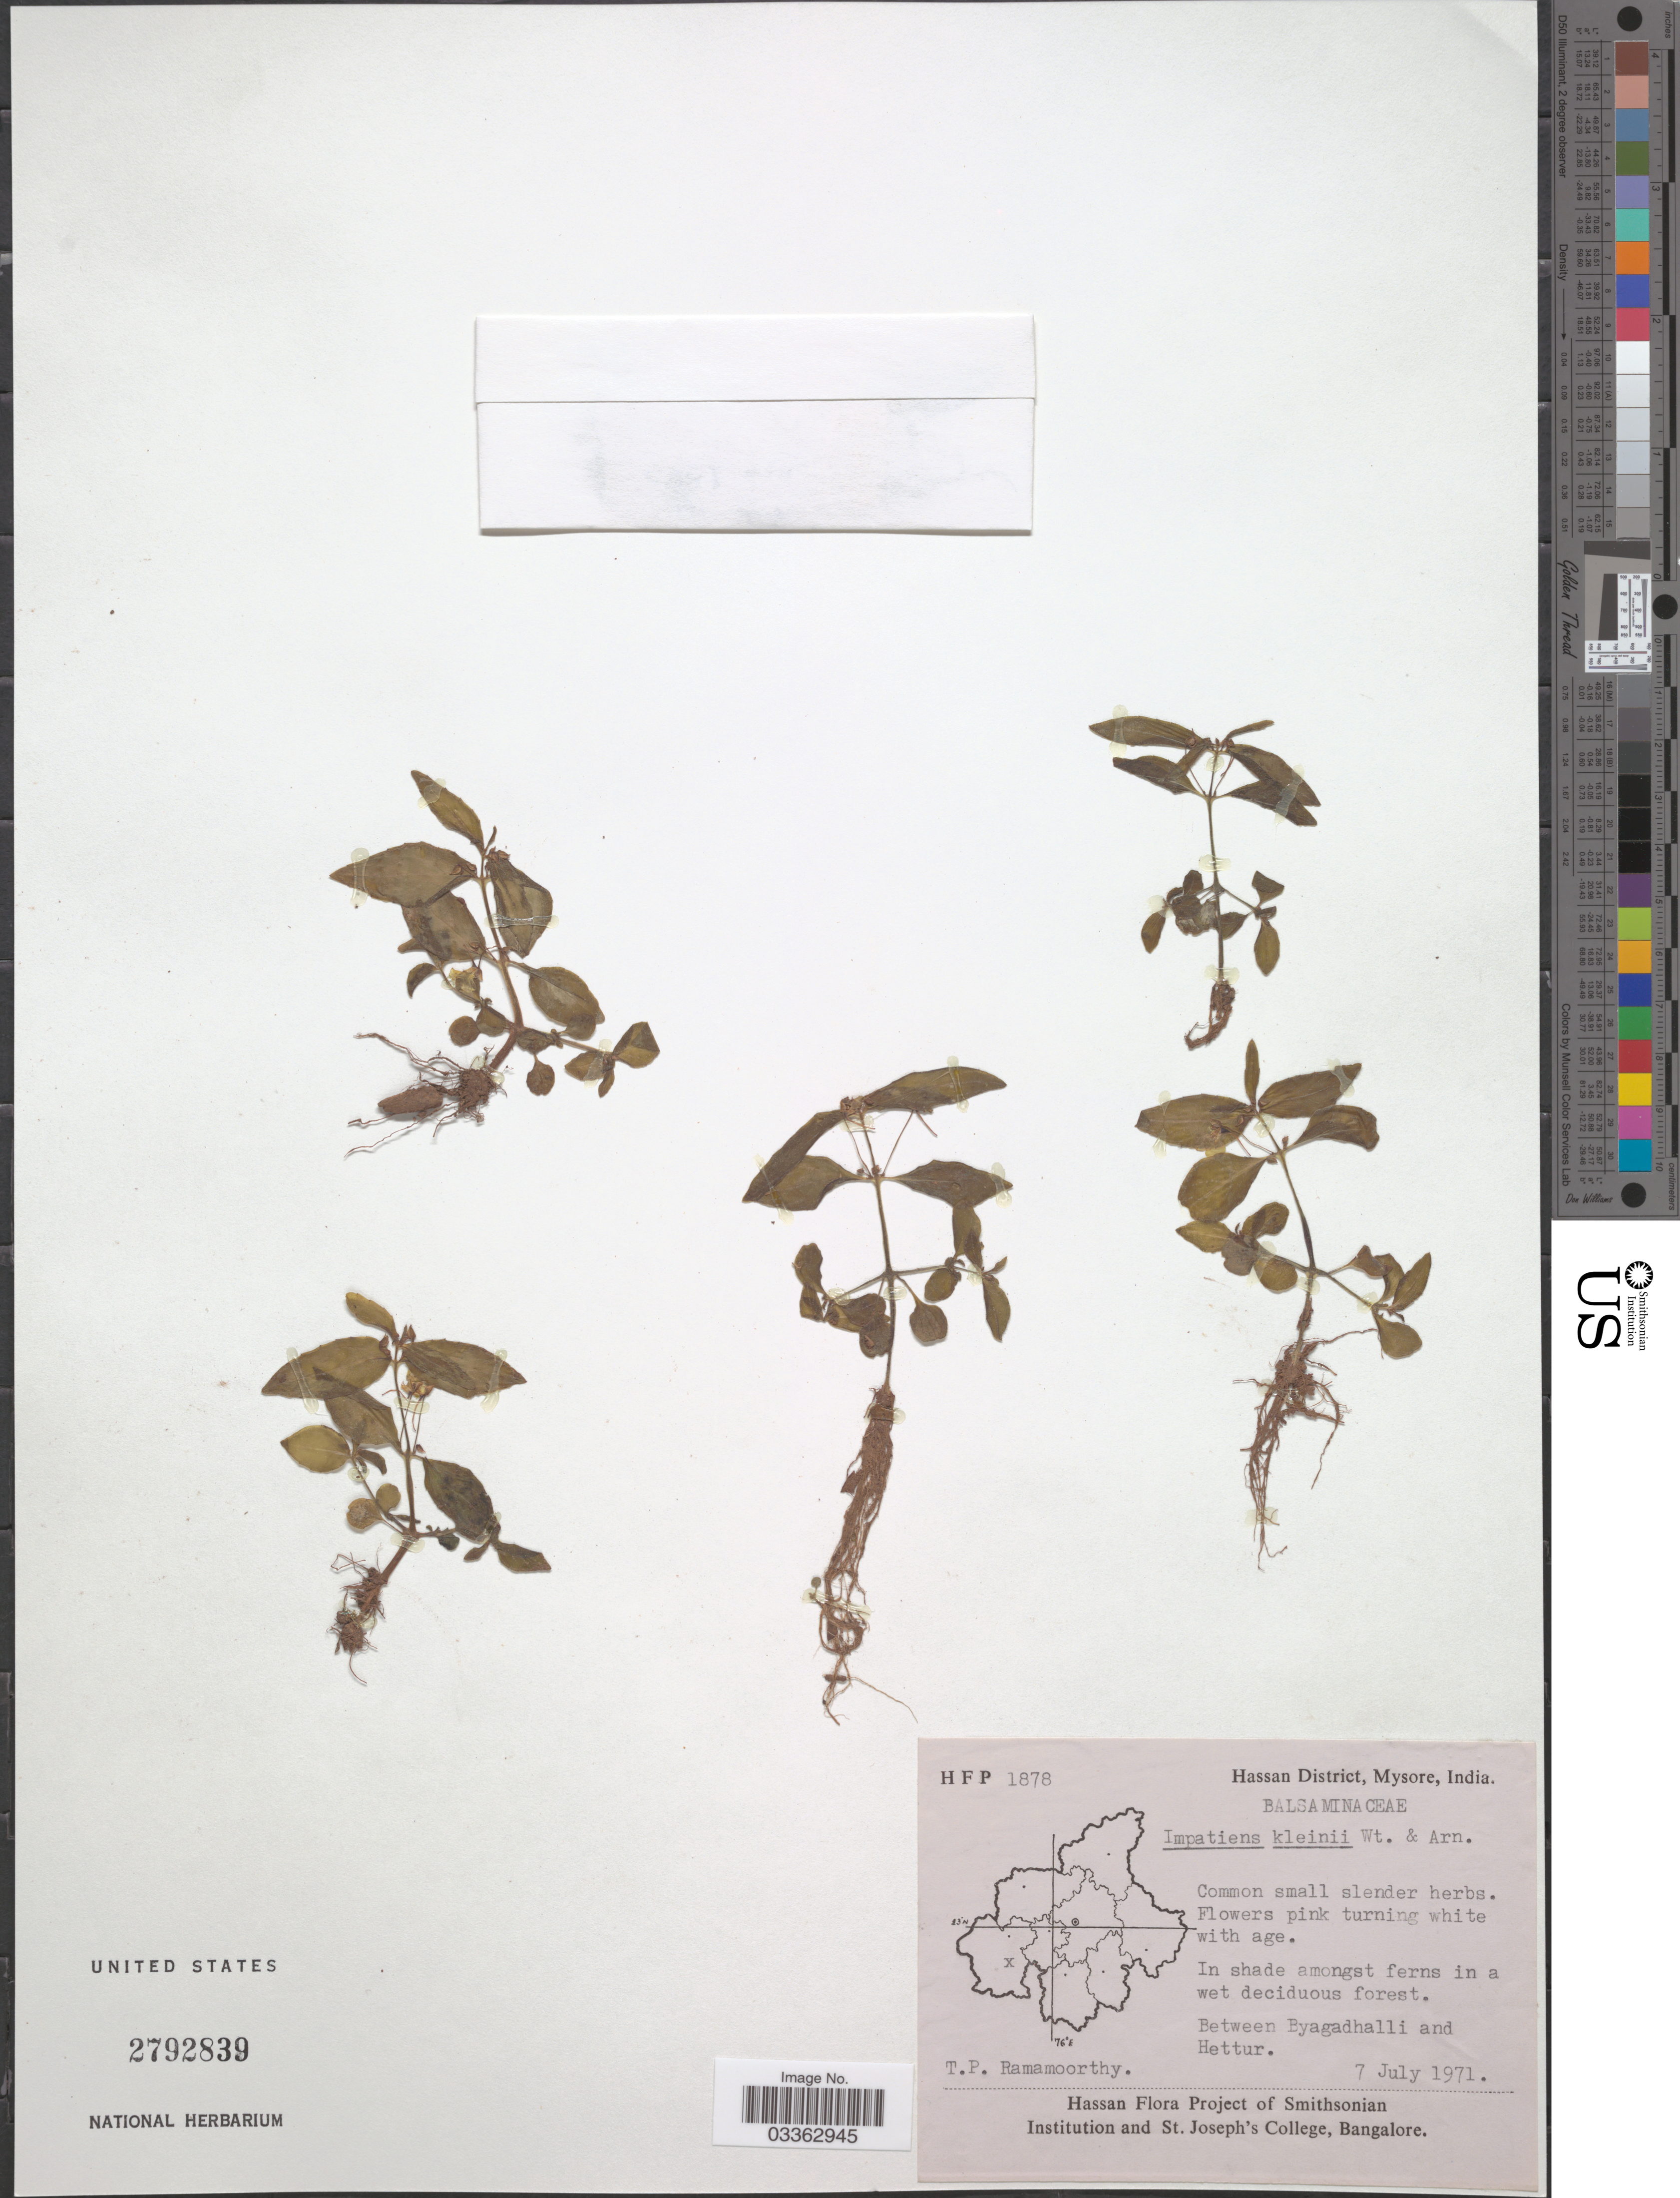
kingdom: Plantae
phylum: Tracheophyta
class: Magnoliopsida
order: Ericales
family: Balsaminaceae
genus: Impatiens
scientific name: Impatiens kleinii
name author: Wight & Arn.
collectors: T. P. Ramamoorthy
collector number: HFP 1878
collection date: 1971-07-07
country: India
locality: Hassan District, Mysore. Between Byagadhalli and Hettur.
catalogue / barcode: US 2792839